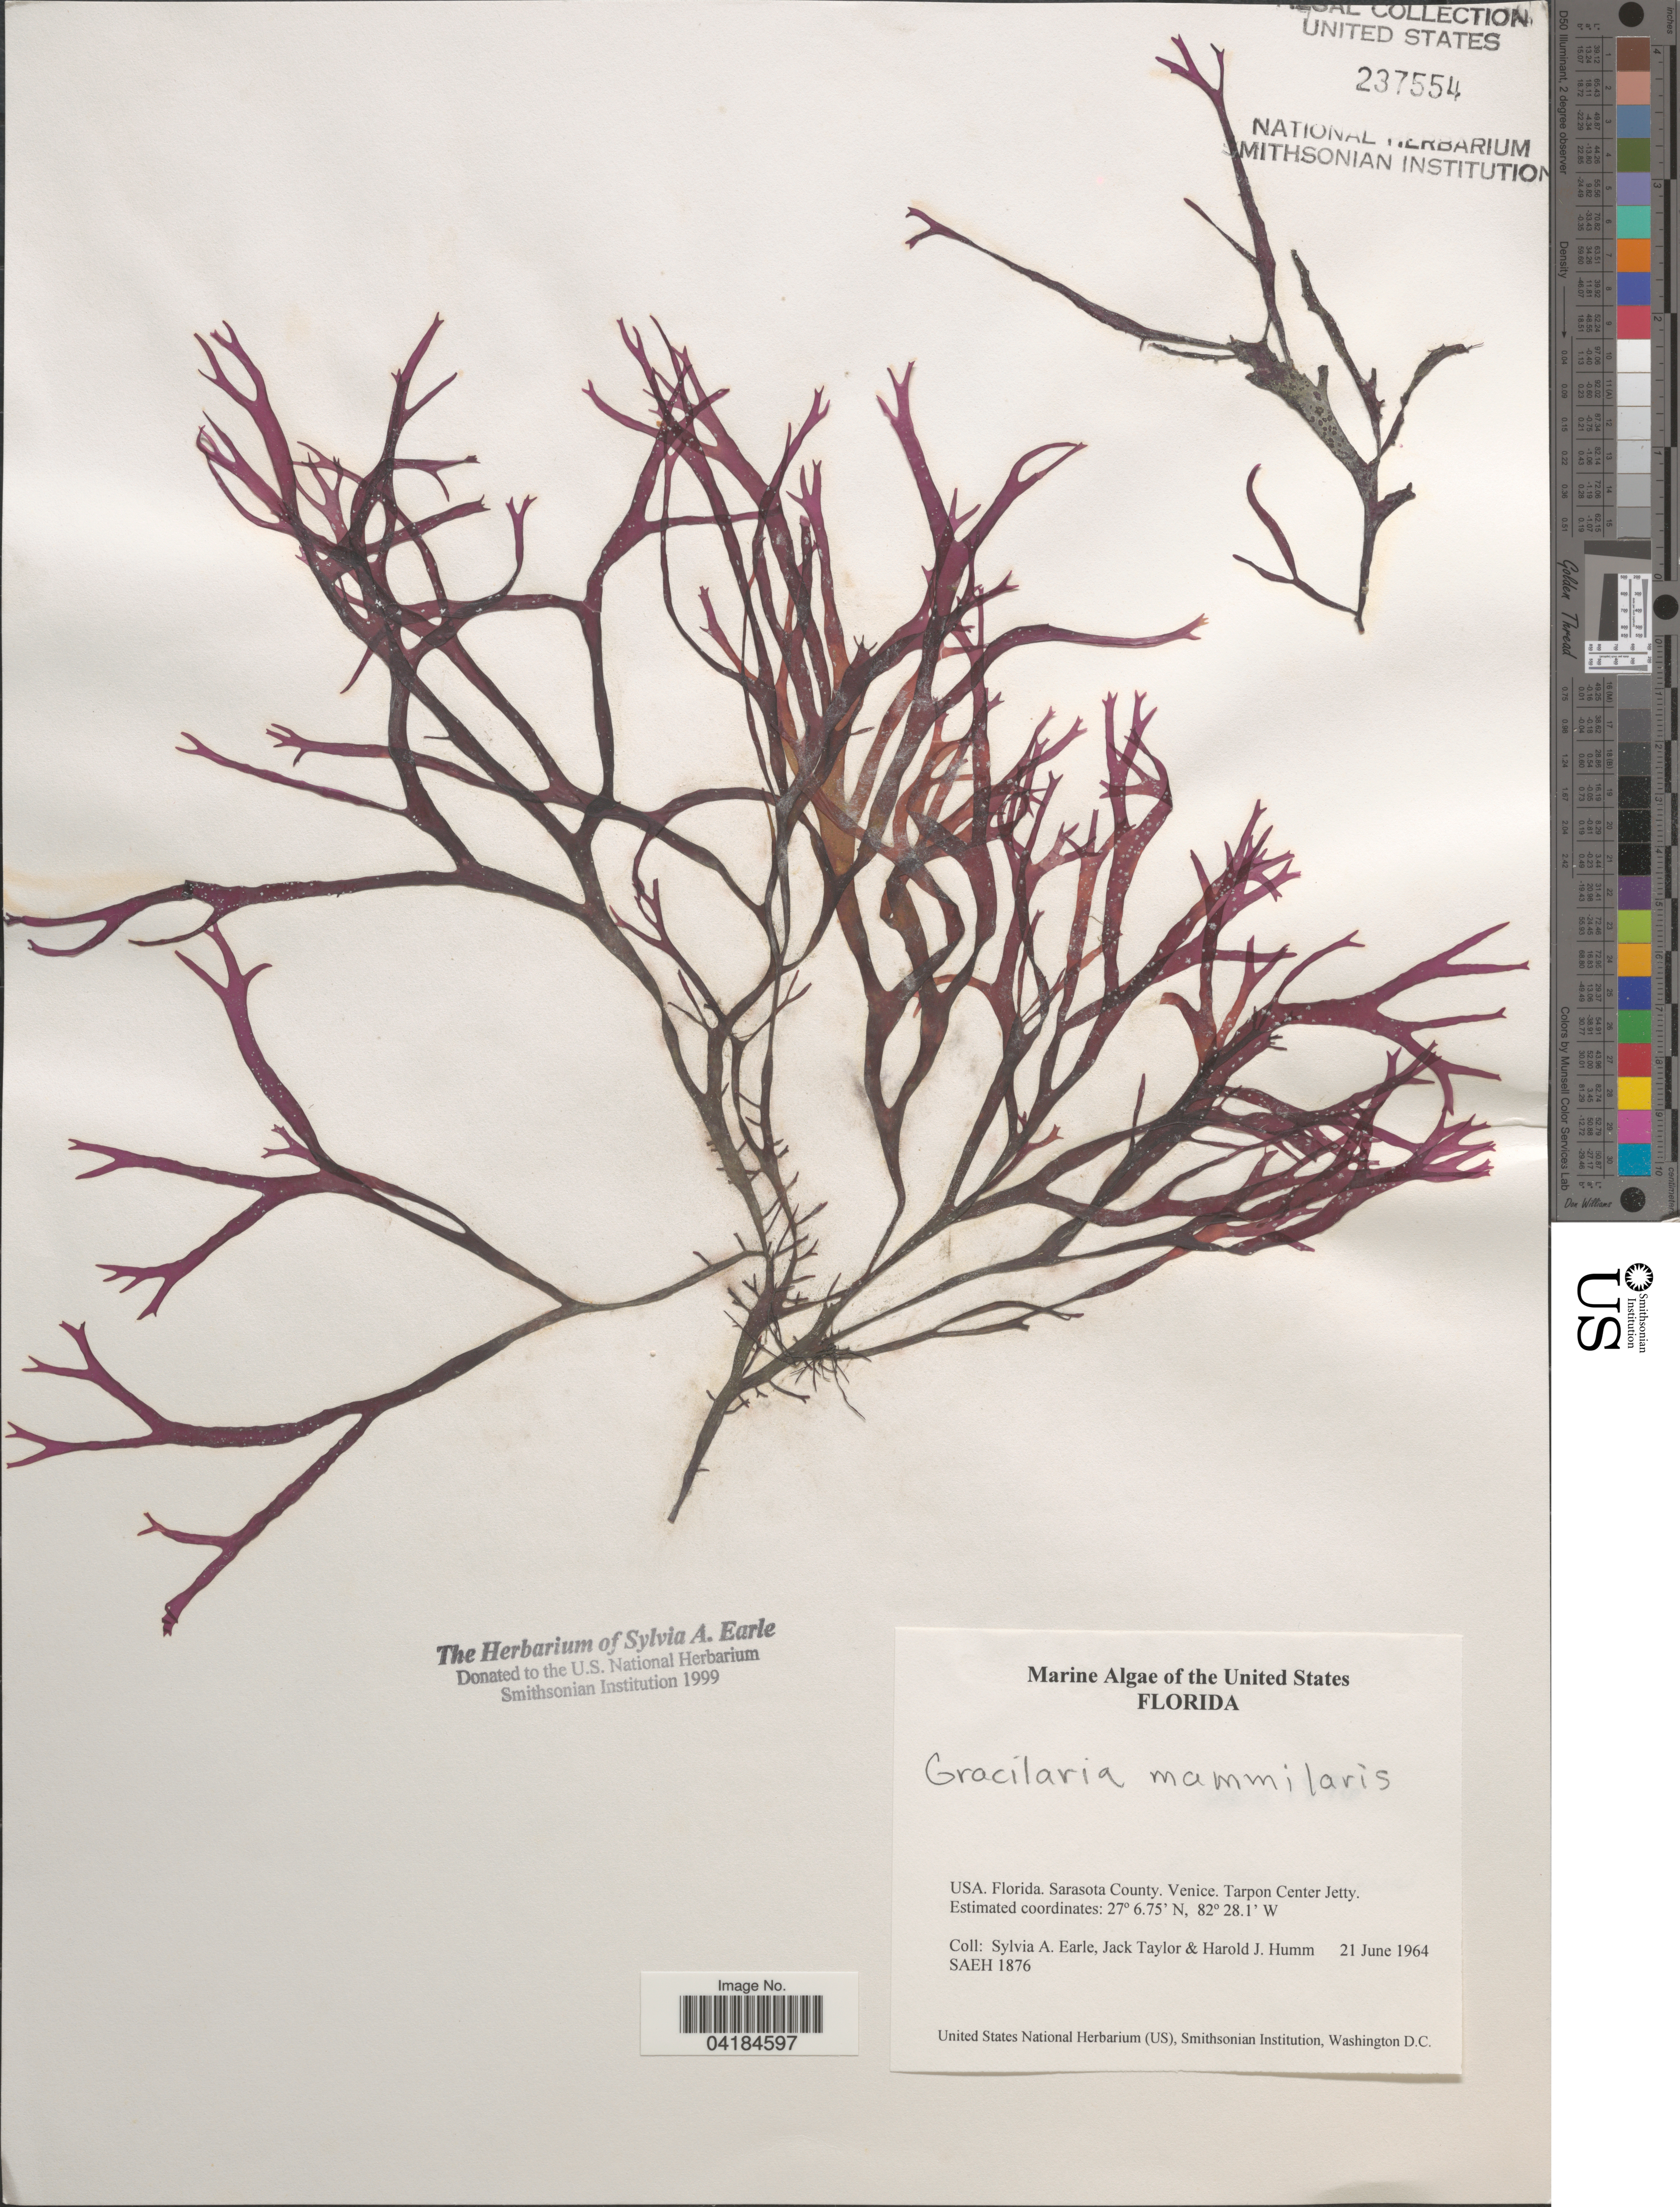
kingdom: Plantae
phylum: Rhodophyta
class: Florideophyceae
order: Gracilariales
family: Gracilariaceae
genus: Gracilaria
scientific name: Gracilaria mammillaris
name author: (Mont.) M. Howe in Britton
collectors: S. A. Earle, J. Taylor & H. J. Humm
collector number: SAEH1876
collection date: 1964-06-21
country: United States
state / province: Florida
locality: Sarasota County. Venice. Tarpon Center Jetty.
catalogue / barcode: US 237554